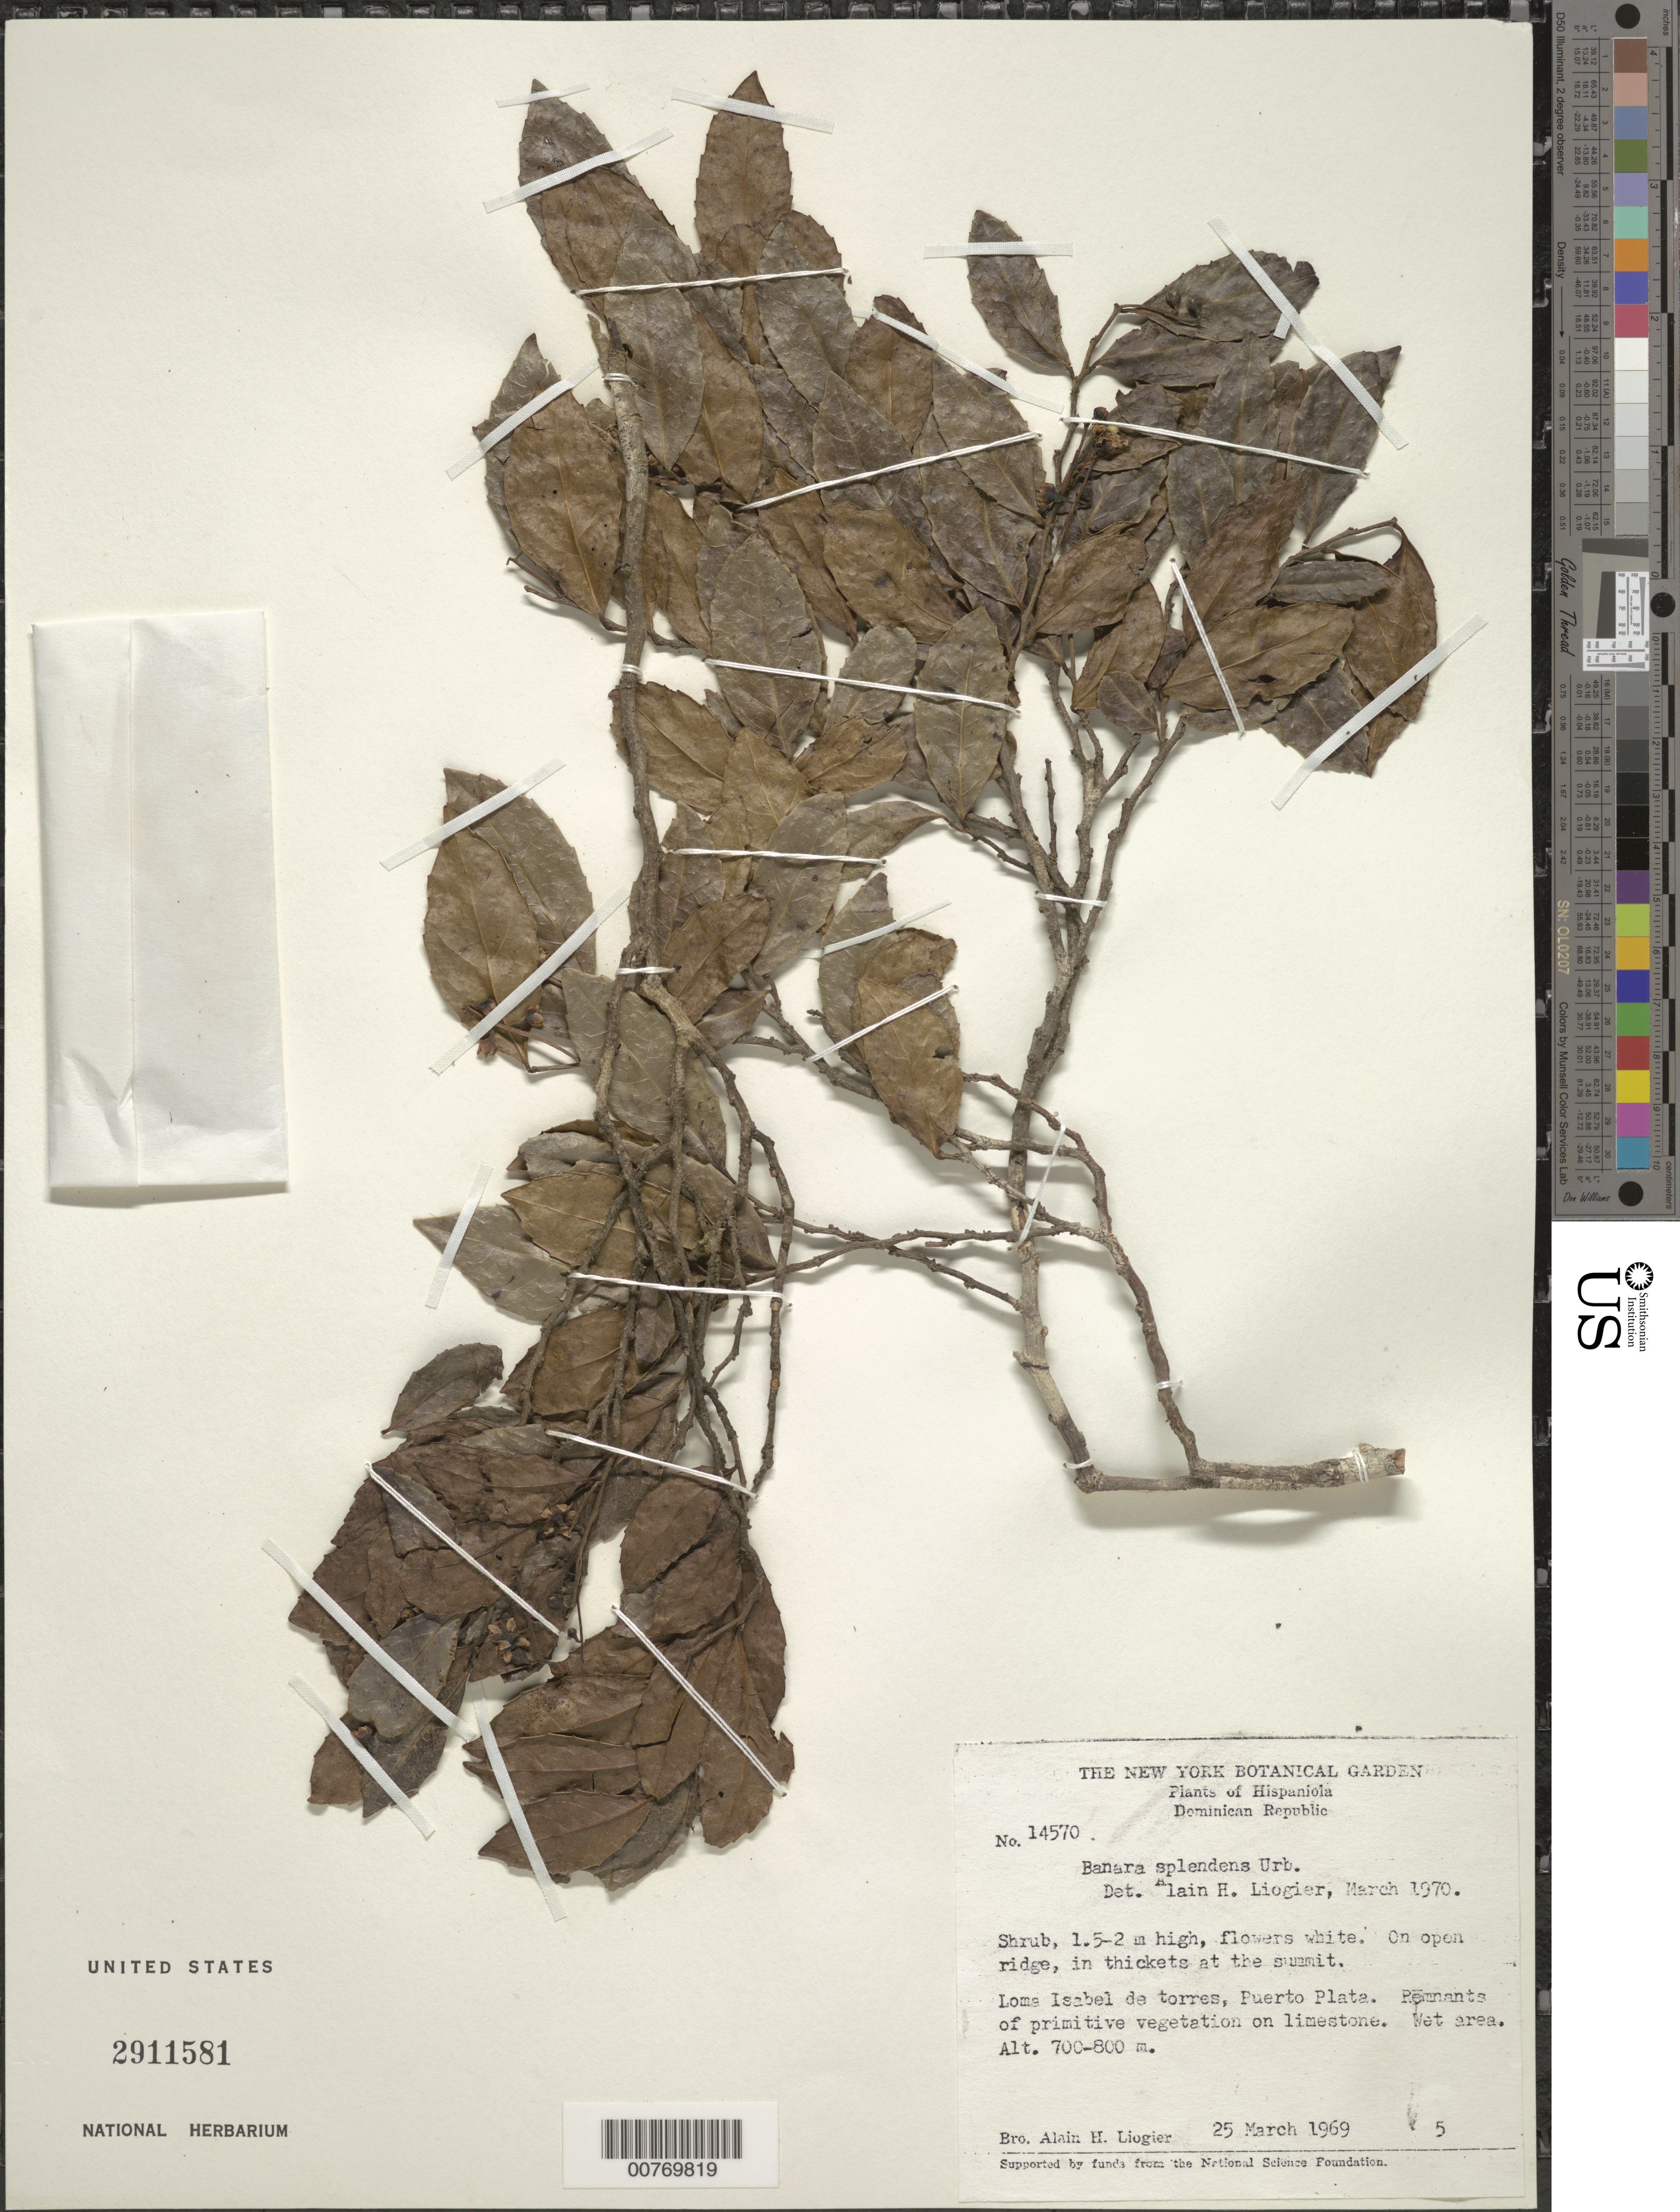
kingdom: Plantae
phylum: Tracheophyta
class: Magnoliopsida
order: Malpighiales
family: Salicaceae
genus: Banara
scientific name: Banara splendens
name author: Urb.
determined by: Liogier, Alain H.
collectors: A. H. Liogier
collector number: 14570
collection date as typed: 25 Mar 1969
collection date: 1969-03-25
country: Dominican Republic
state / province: Puerto Plata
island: Hispaniola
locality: Puerto Plata, Loma Isabel de Torres.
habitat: Wet area; limestone; on open ridge, in thickets at summit.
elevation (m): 700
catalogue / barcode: US 2911581